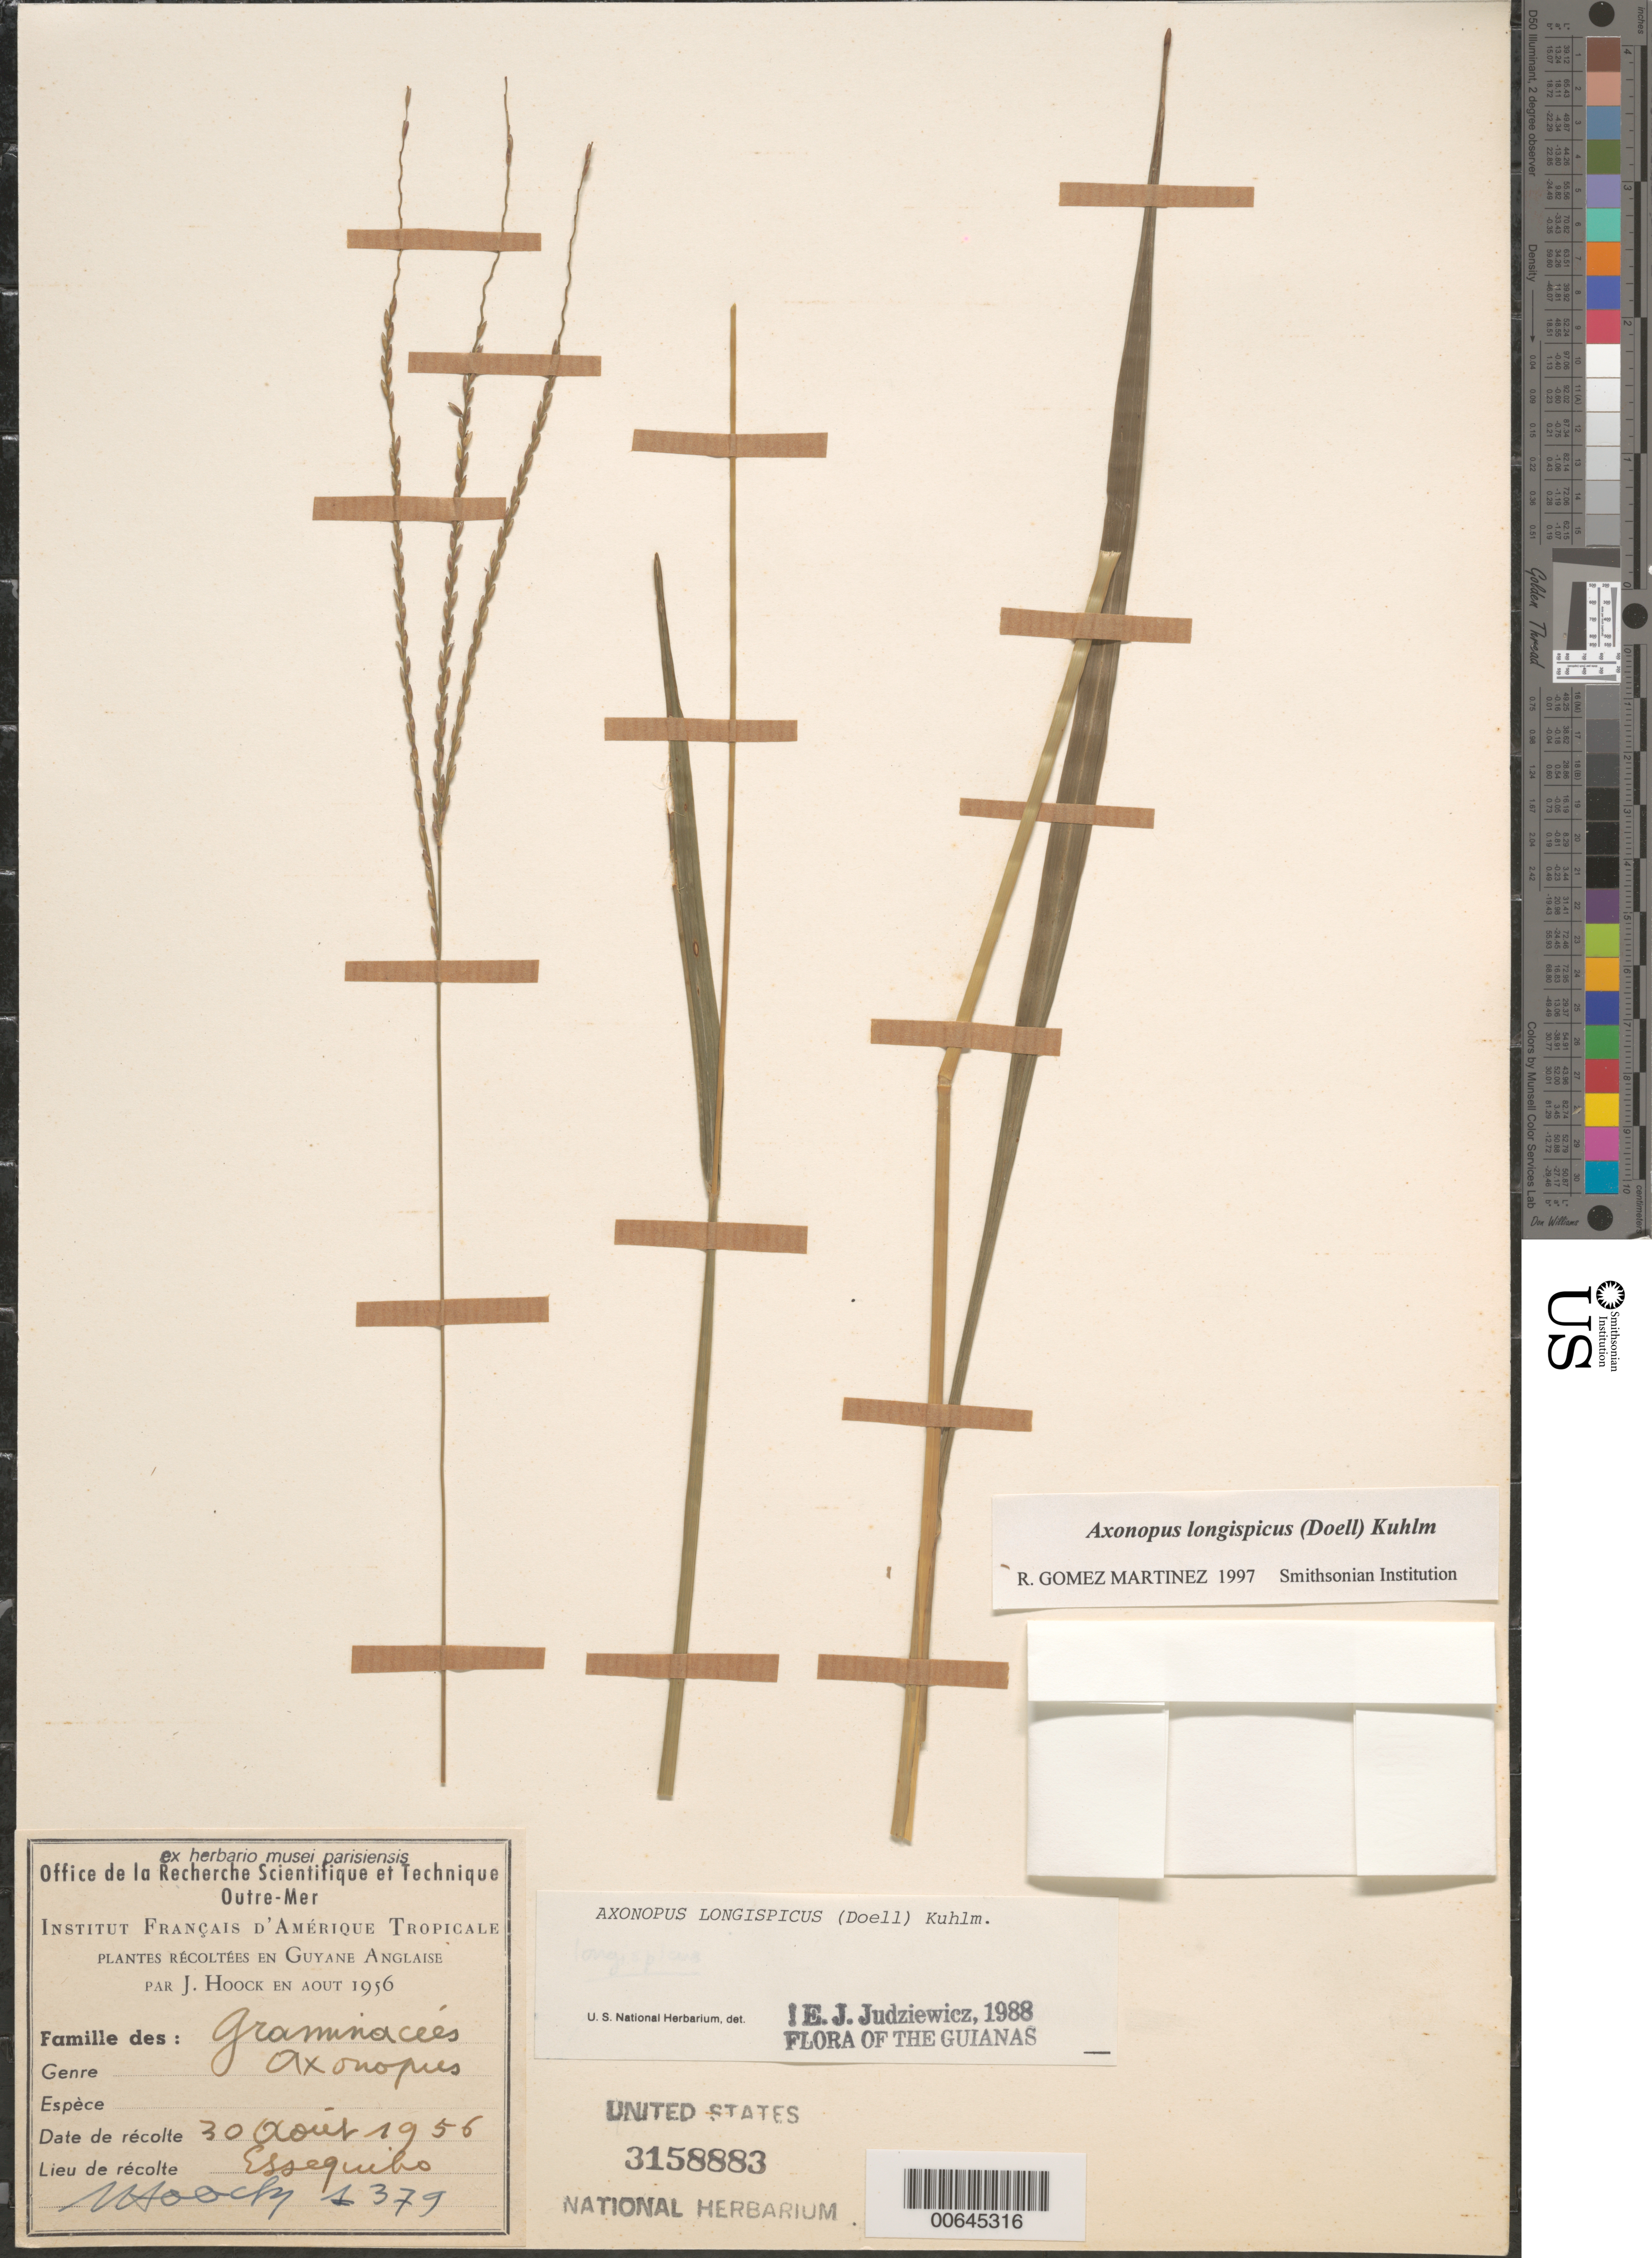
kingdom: Plantae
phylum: Tracheophyta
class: Liliopsida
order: Poales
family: Poaceae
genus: Axonopus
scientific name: Axonopus longispicus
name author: (Döll) Kuhlm.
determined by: Judziewicz, E. J.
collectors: J. Hoock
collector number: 379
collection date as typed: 30-Aug-56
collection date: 1956-08-30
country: Guyana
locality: Essequibo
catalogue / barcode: US 3158883